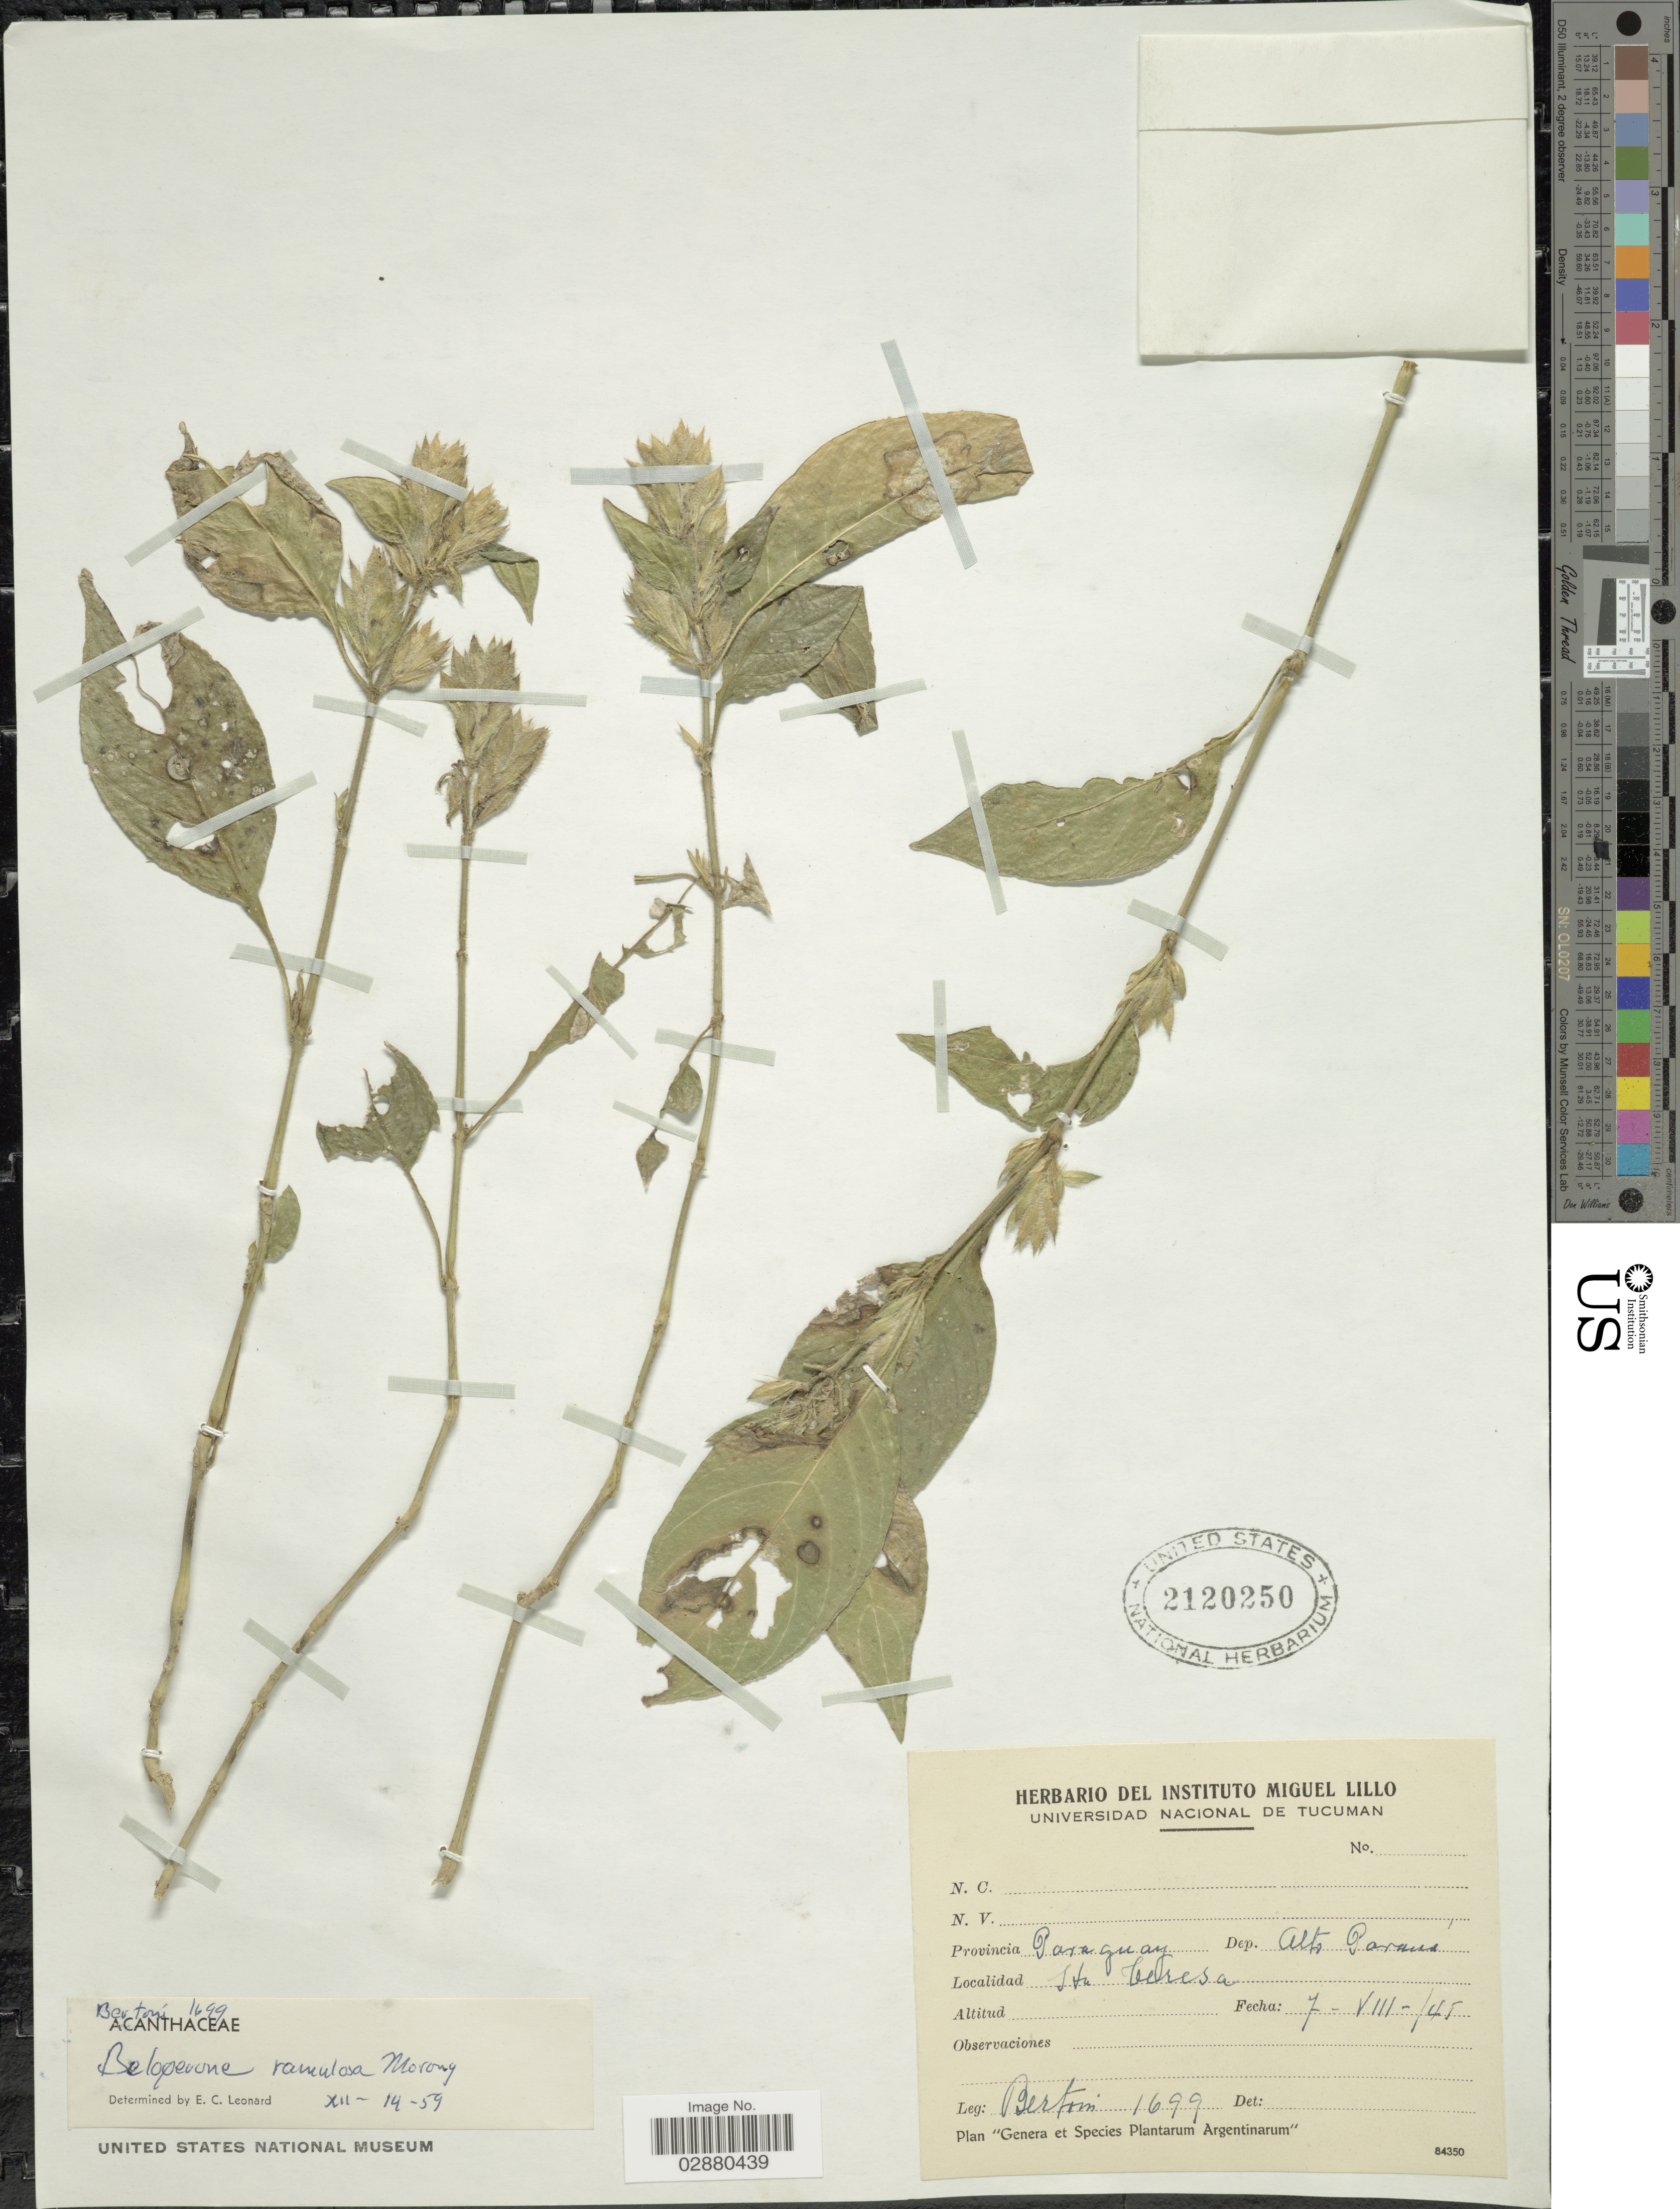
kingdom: Plantae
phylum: Tracheophyta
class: Magnoliopsida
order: Lamiales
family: Acanthaceae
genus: Justicia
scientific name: Justicia ramulosa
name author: (Morong) C. Ezcurra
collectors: -- Bertoni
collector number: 1699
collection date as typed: Transcribed d/m/y: 7/8/45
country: Paraguay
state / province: Alto Parana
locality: Provincia Paraguay. Dep. Alto Paraná. Sta Teresa.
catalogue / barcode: US 2120250